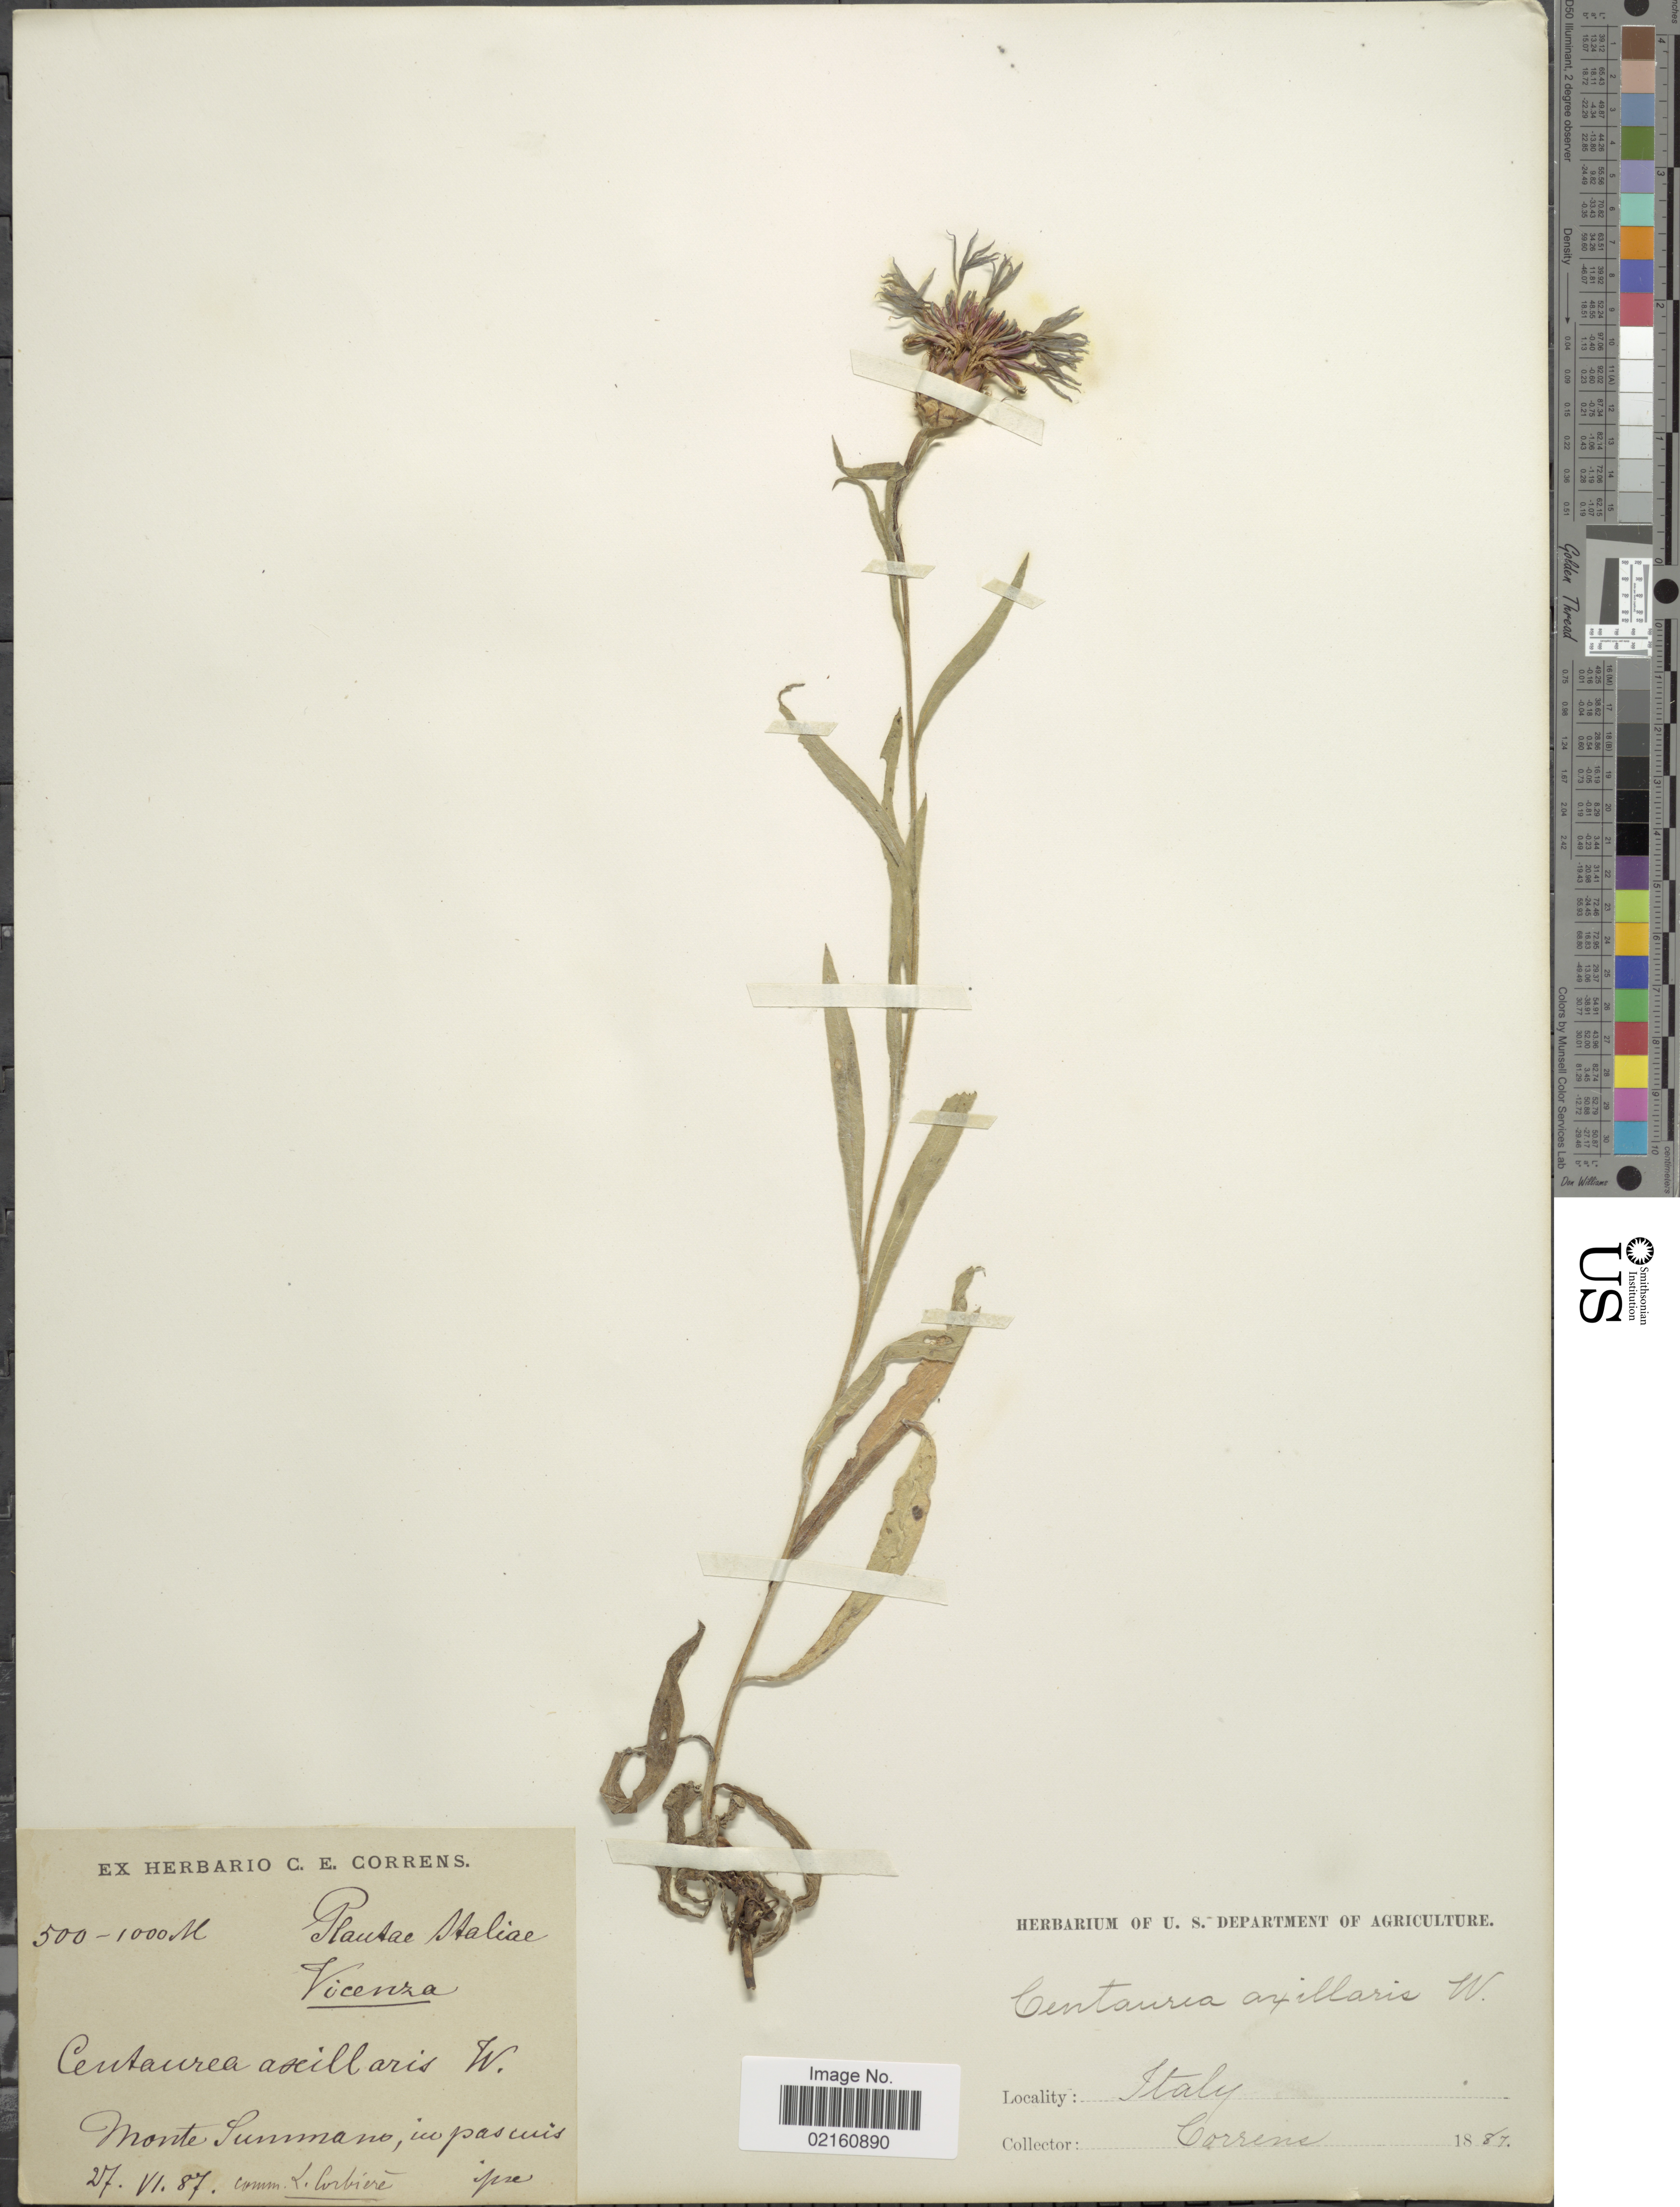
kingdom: Plantae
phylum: Tracheophyta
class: Magnoliopsida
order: Asterales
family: Asteraceae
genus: Centaurea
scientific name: Centaurea axillaris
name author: Willd.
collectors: C. Correns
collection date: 1887-06-27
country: Italy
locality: Monte Summano [interpreted]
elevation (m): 500